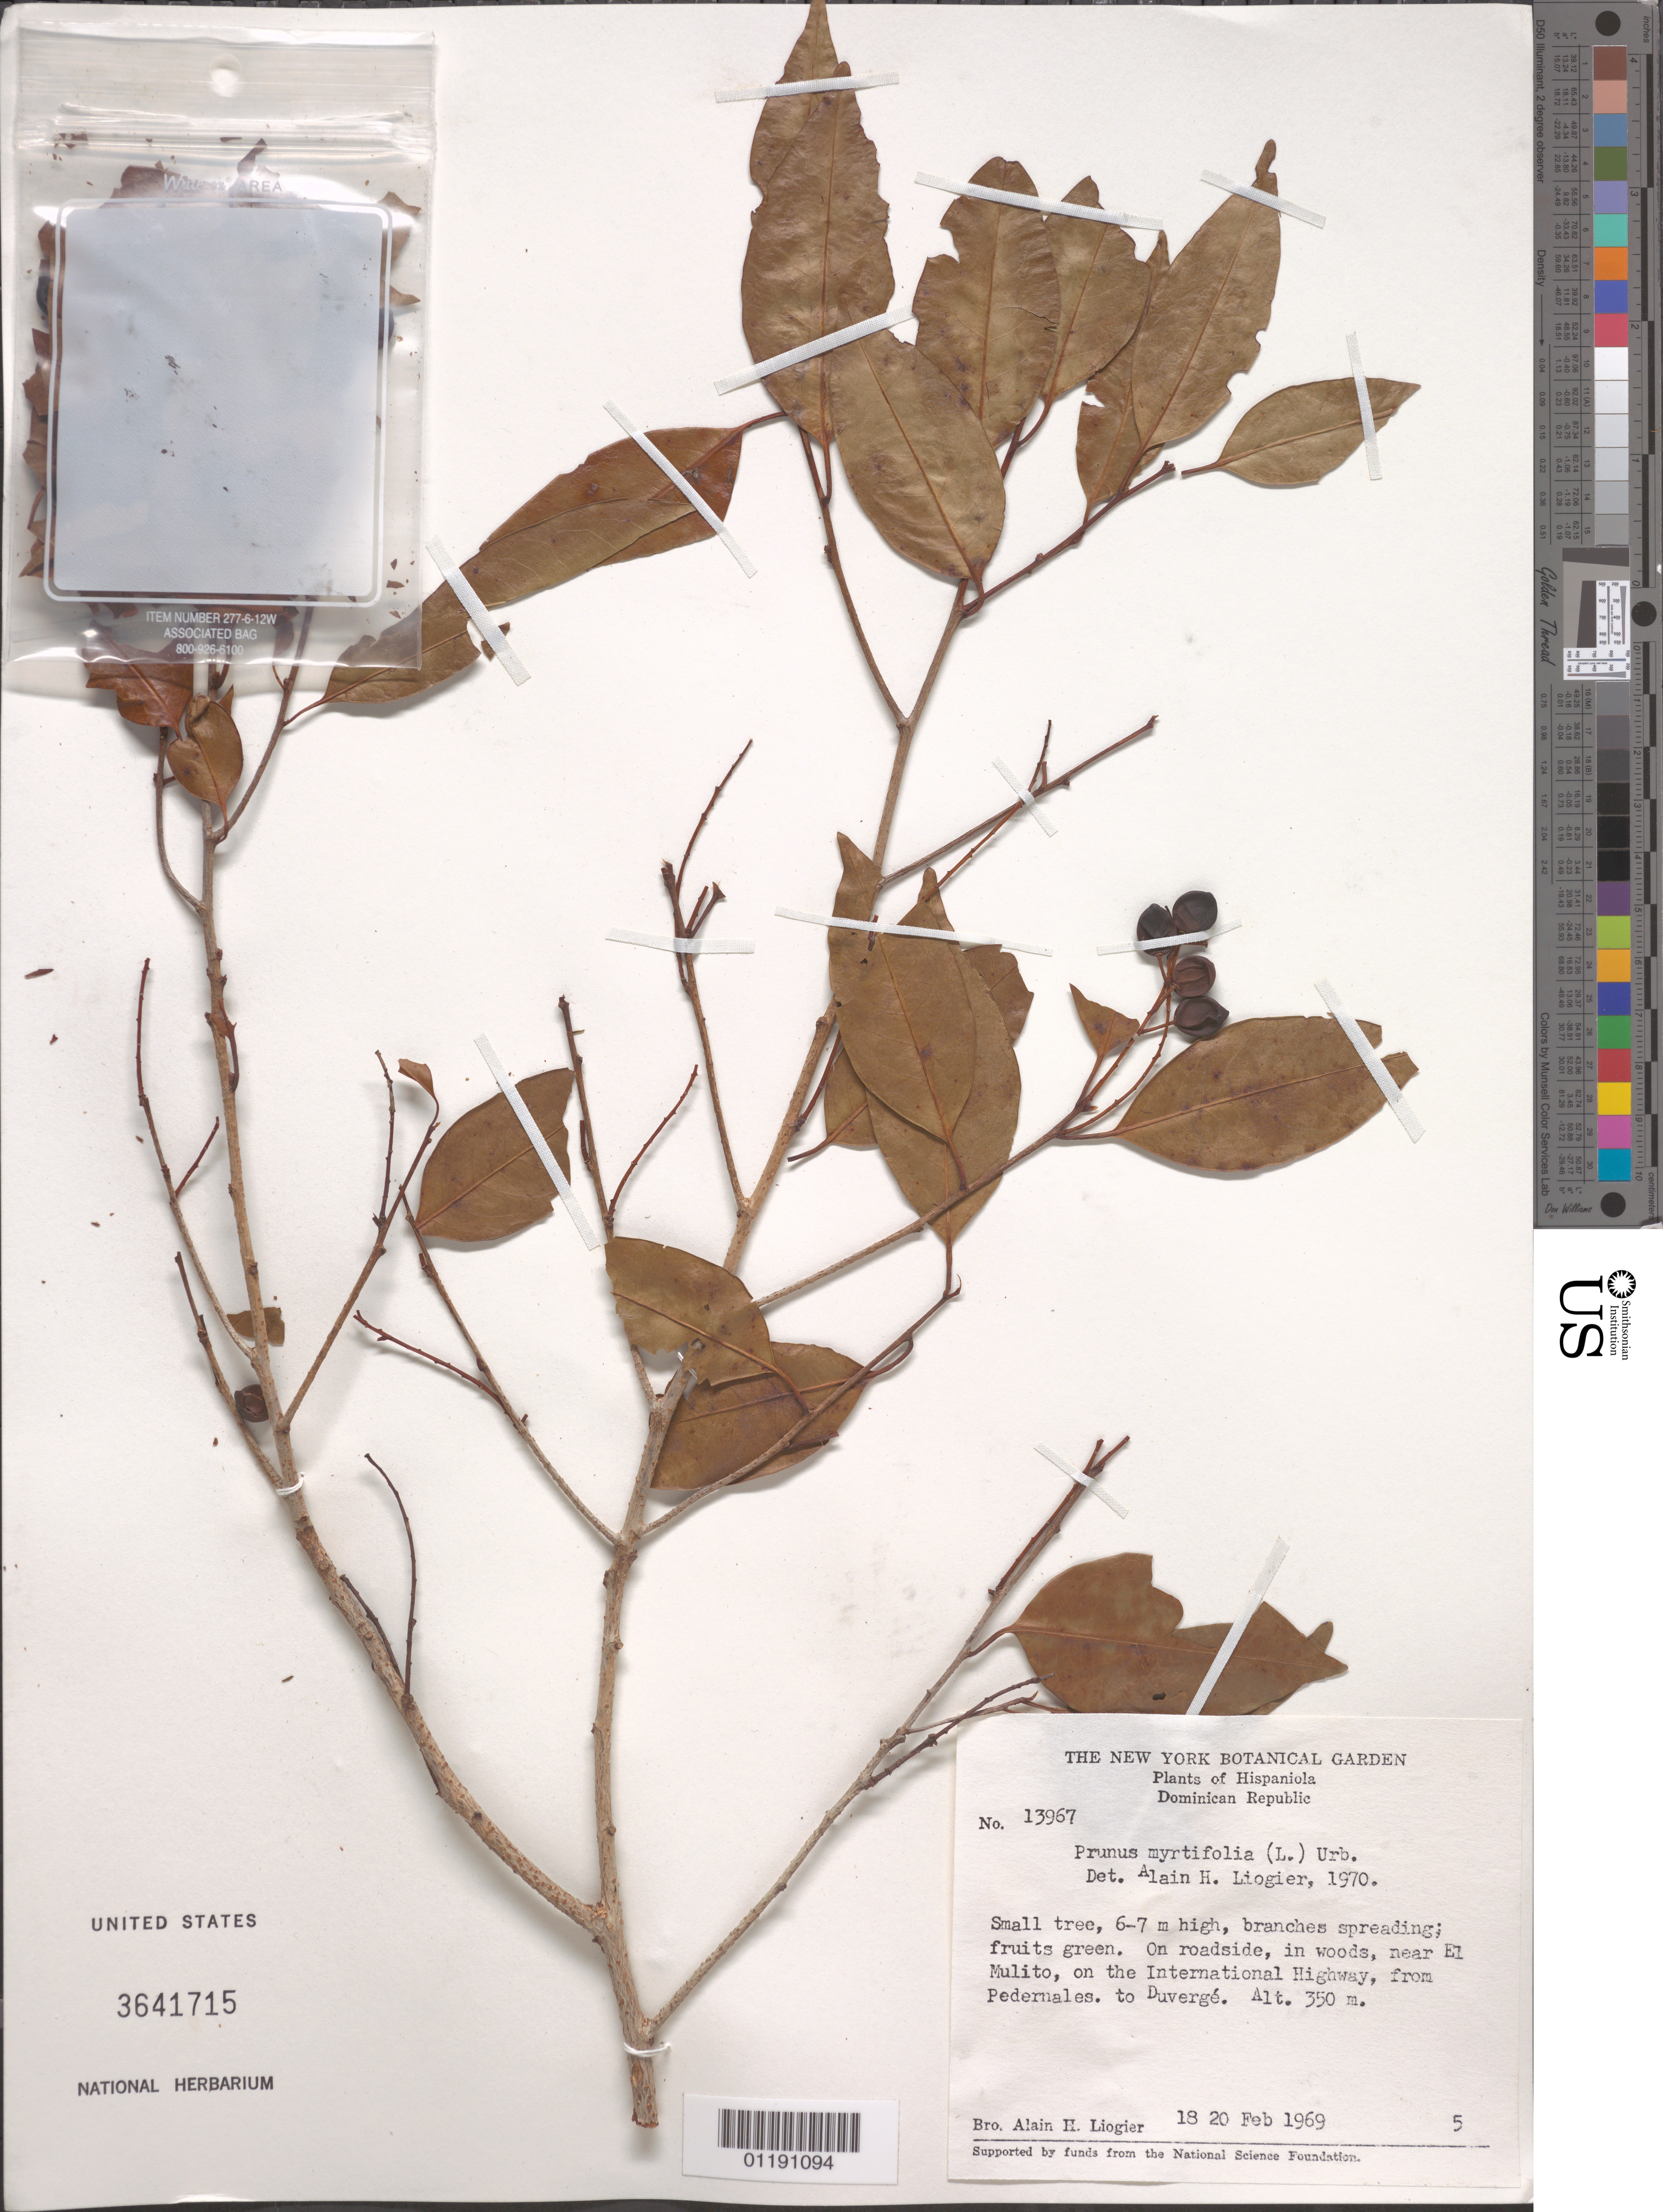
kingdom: Plantae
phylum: Tracheophyta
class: Magnoliopsida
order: Rosales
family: Rosaceae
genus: Prunus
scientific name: Prunus myrtifolia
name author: (L.) Urb.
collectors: A. H. Liogier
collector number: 13967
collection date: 1969-02-18/1969-02-20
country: Dominican Republic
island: Hispaniola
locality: On roadside, in woods, near El Mulito, on the International Highway, from Pedernales. To Duvergé.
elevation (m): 350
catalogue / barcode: US 3641715